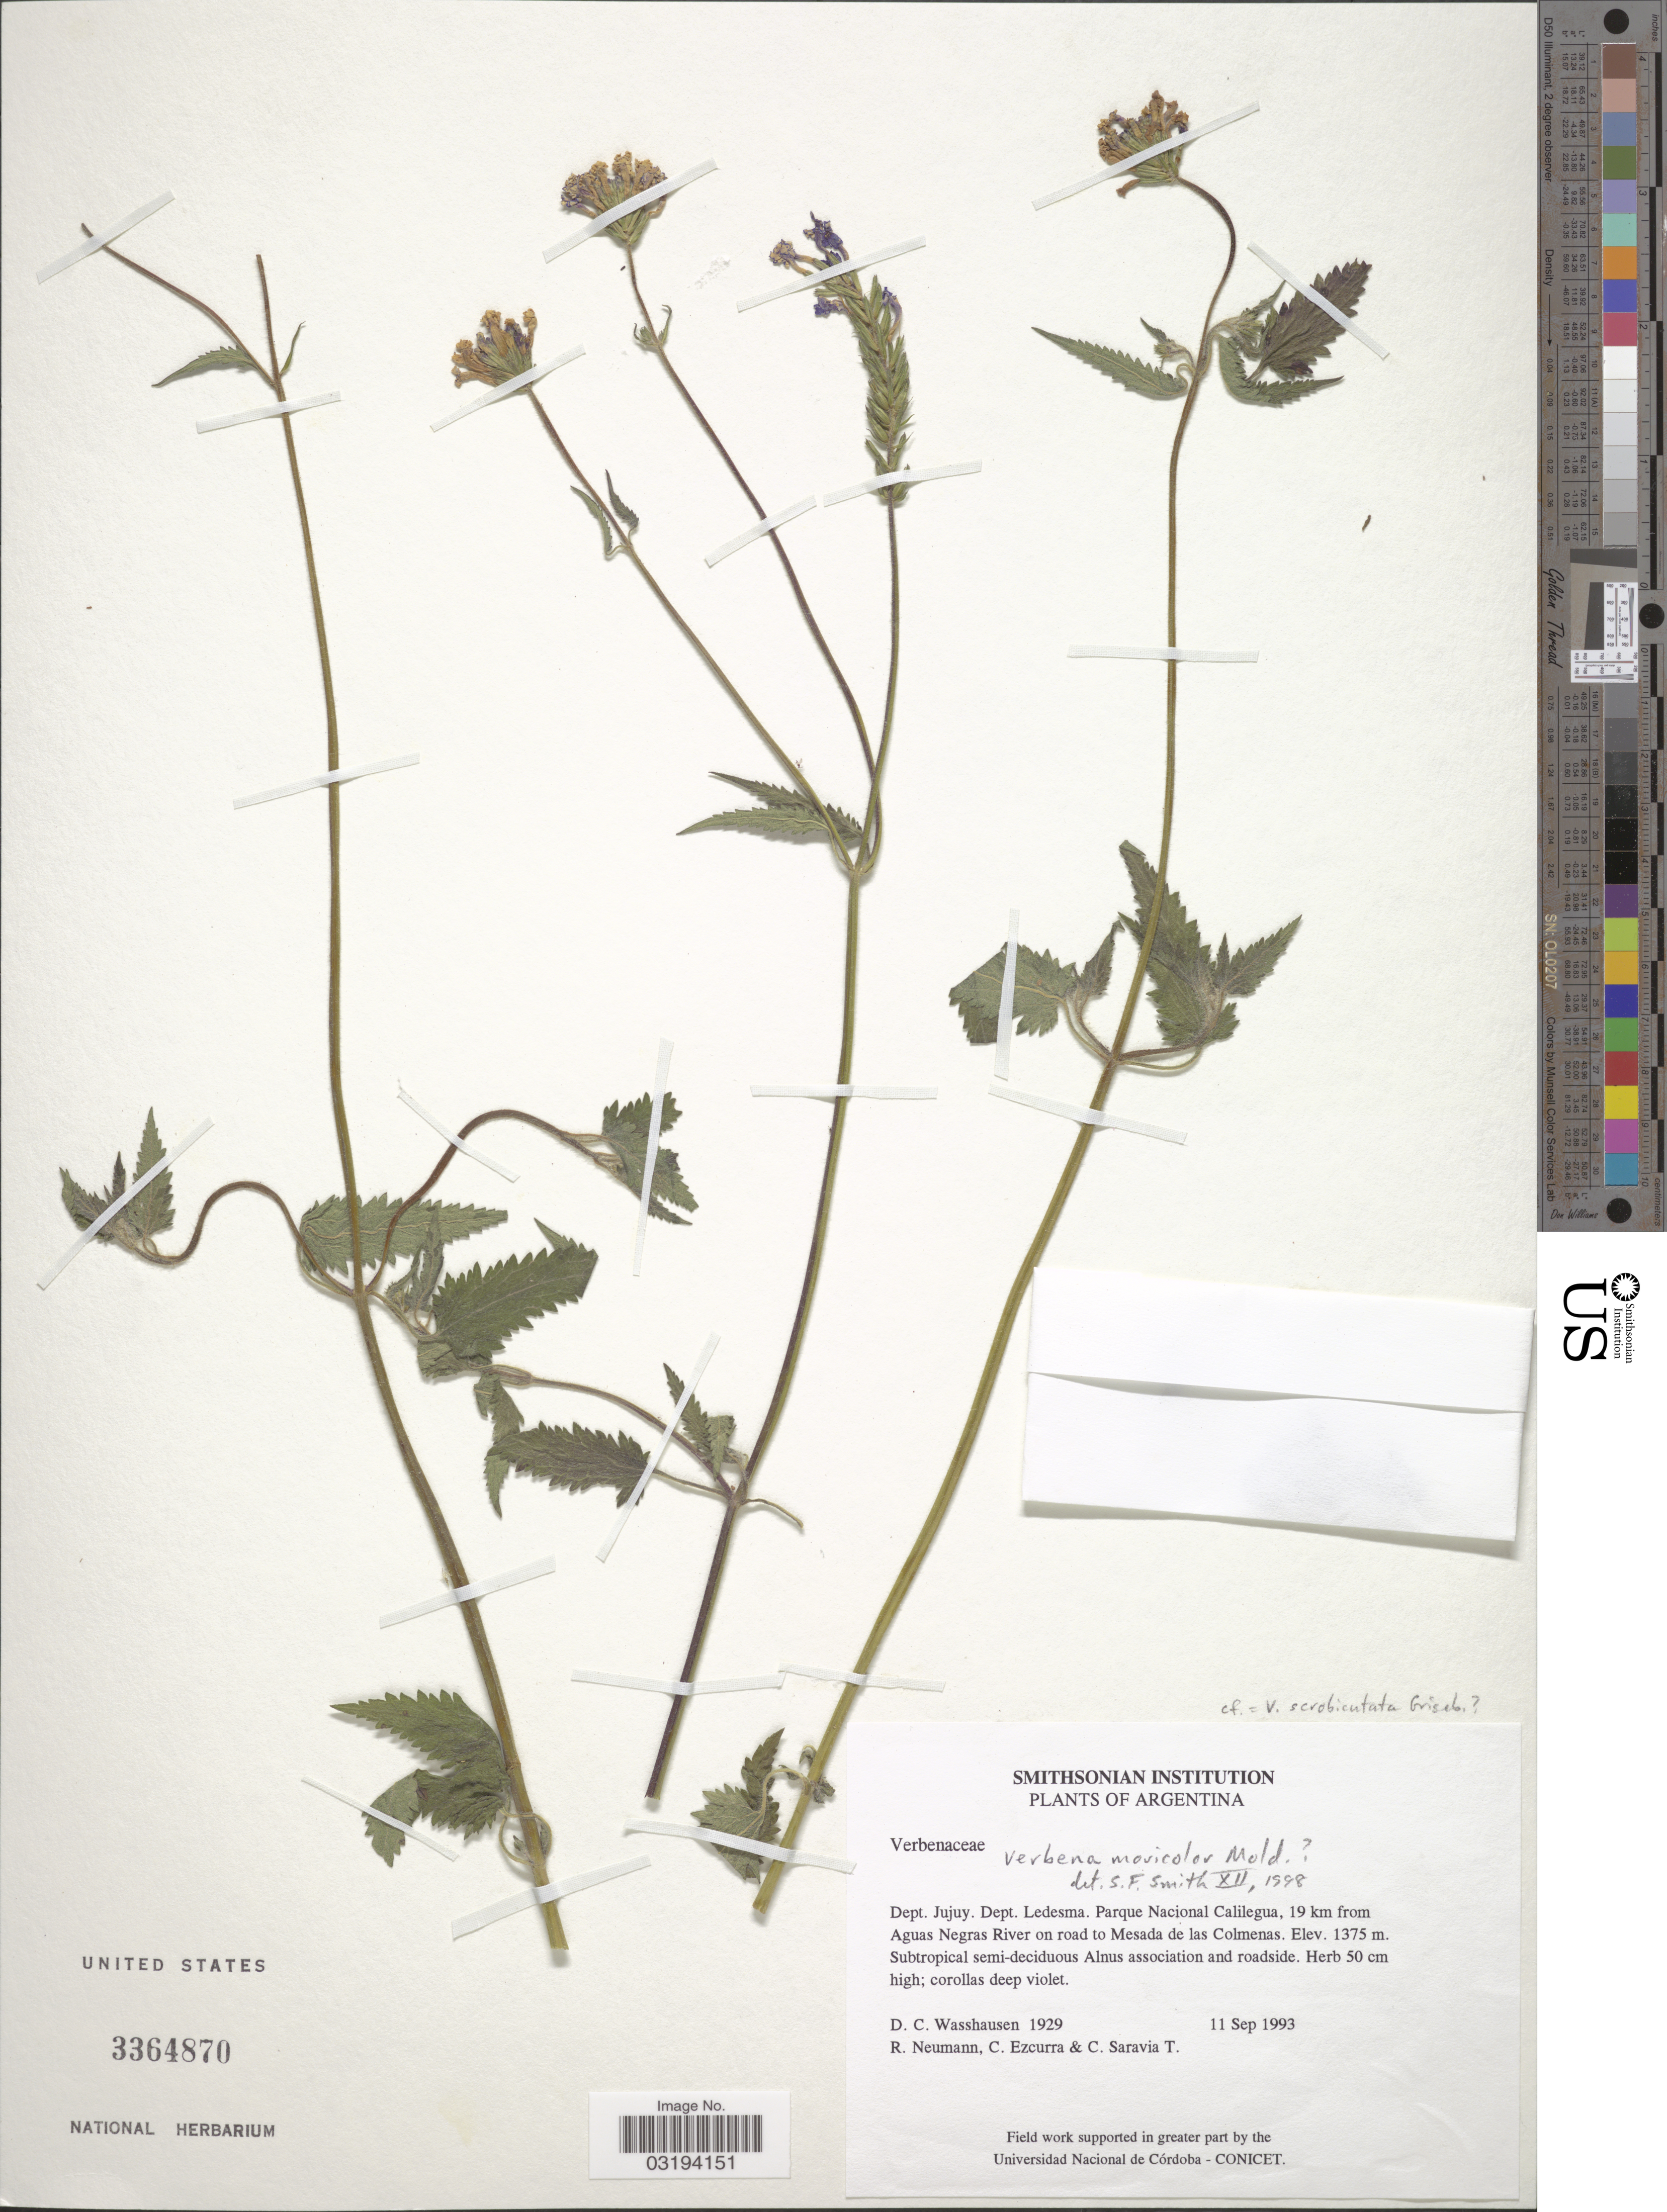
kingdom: Plantae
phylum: Tracheophyta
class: Magnoliopsida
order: Lamiales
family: Verbenaceae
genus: Verbena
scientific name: Verbena moricolor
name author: Moldenke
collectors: D. C. Wasshausen, R. Neumann, C. Ezcurra & C. Saravia T.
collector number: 1929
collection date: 1993-09-11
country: Argentina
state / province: Jujuy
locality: Dept. Jujuy. Dept. Ledesma. Parque Nacional Calilegua, 19 km from Aguas Negras River on road to Mesada de las Colmenas.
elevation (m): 1375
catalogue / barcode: US 3364870